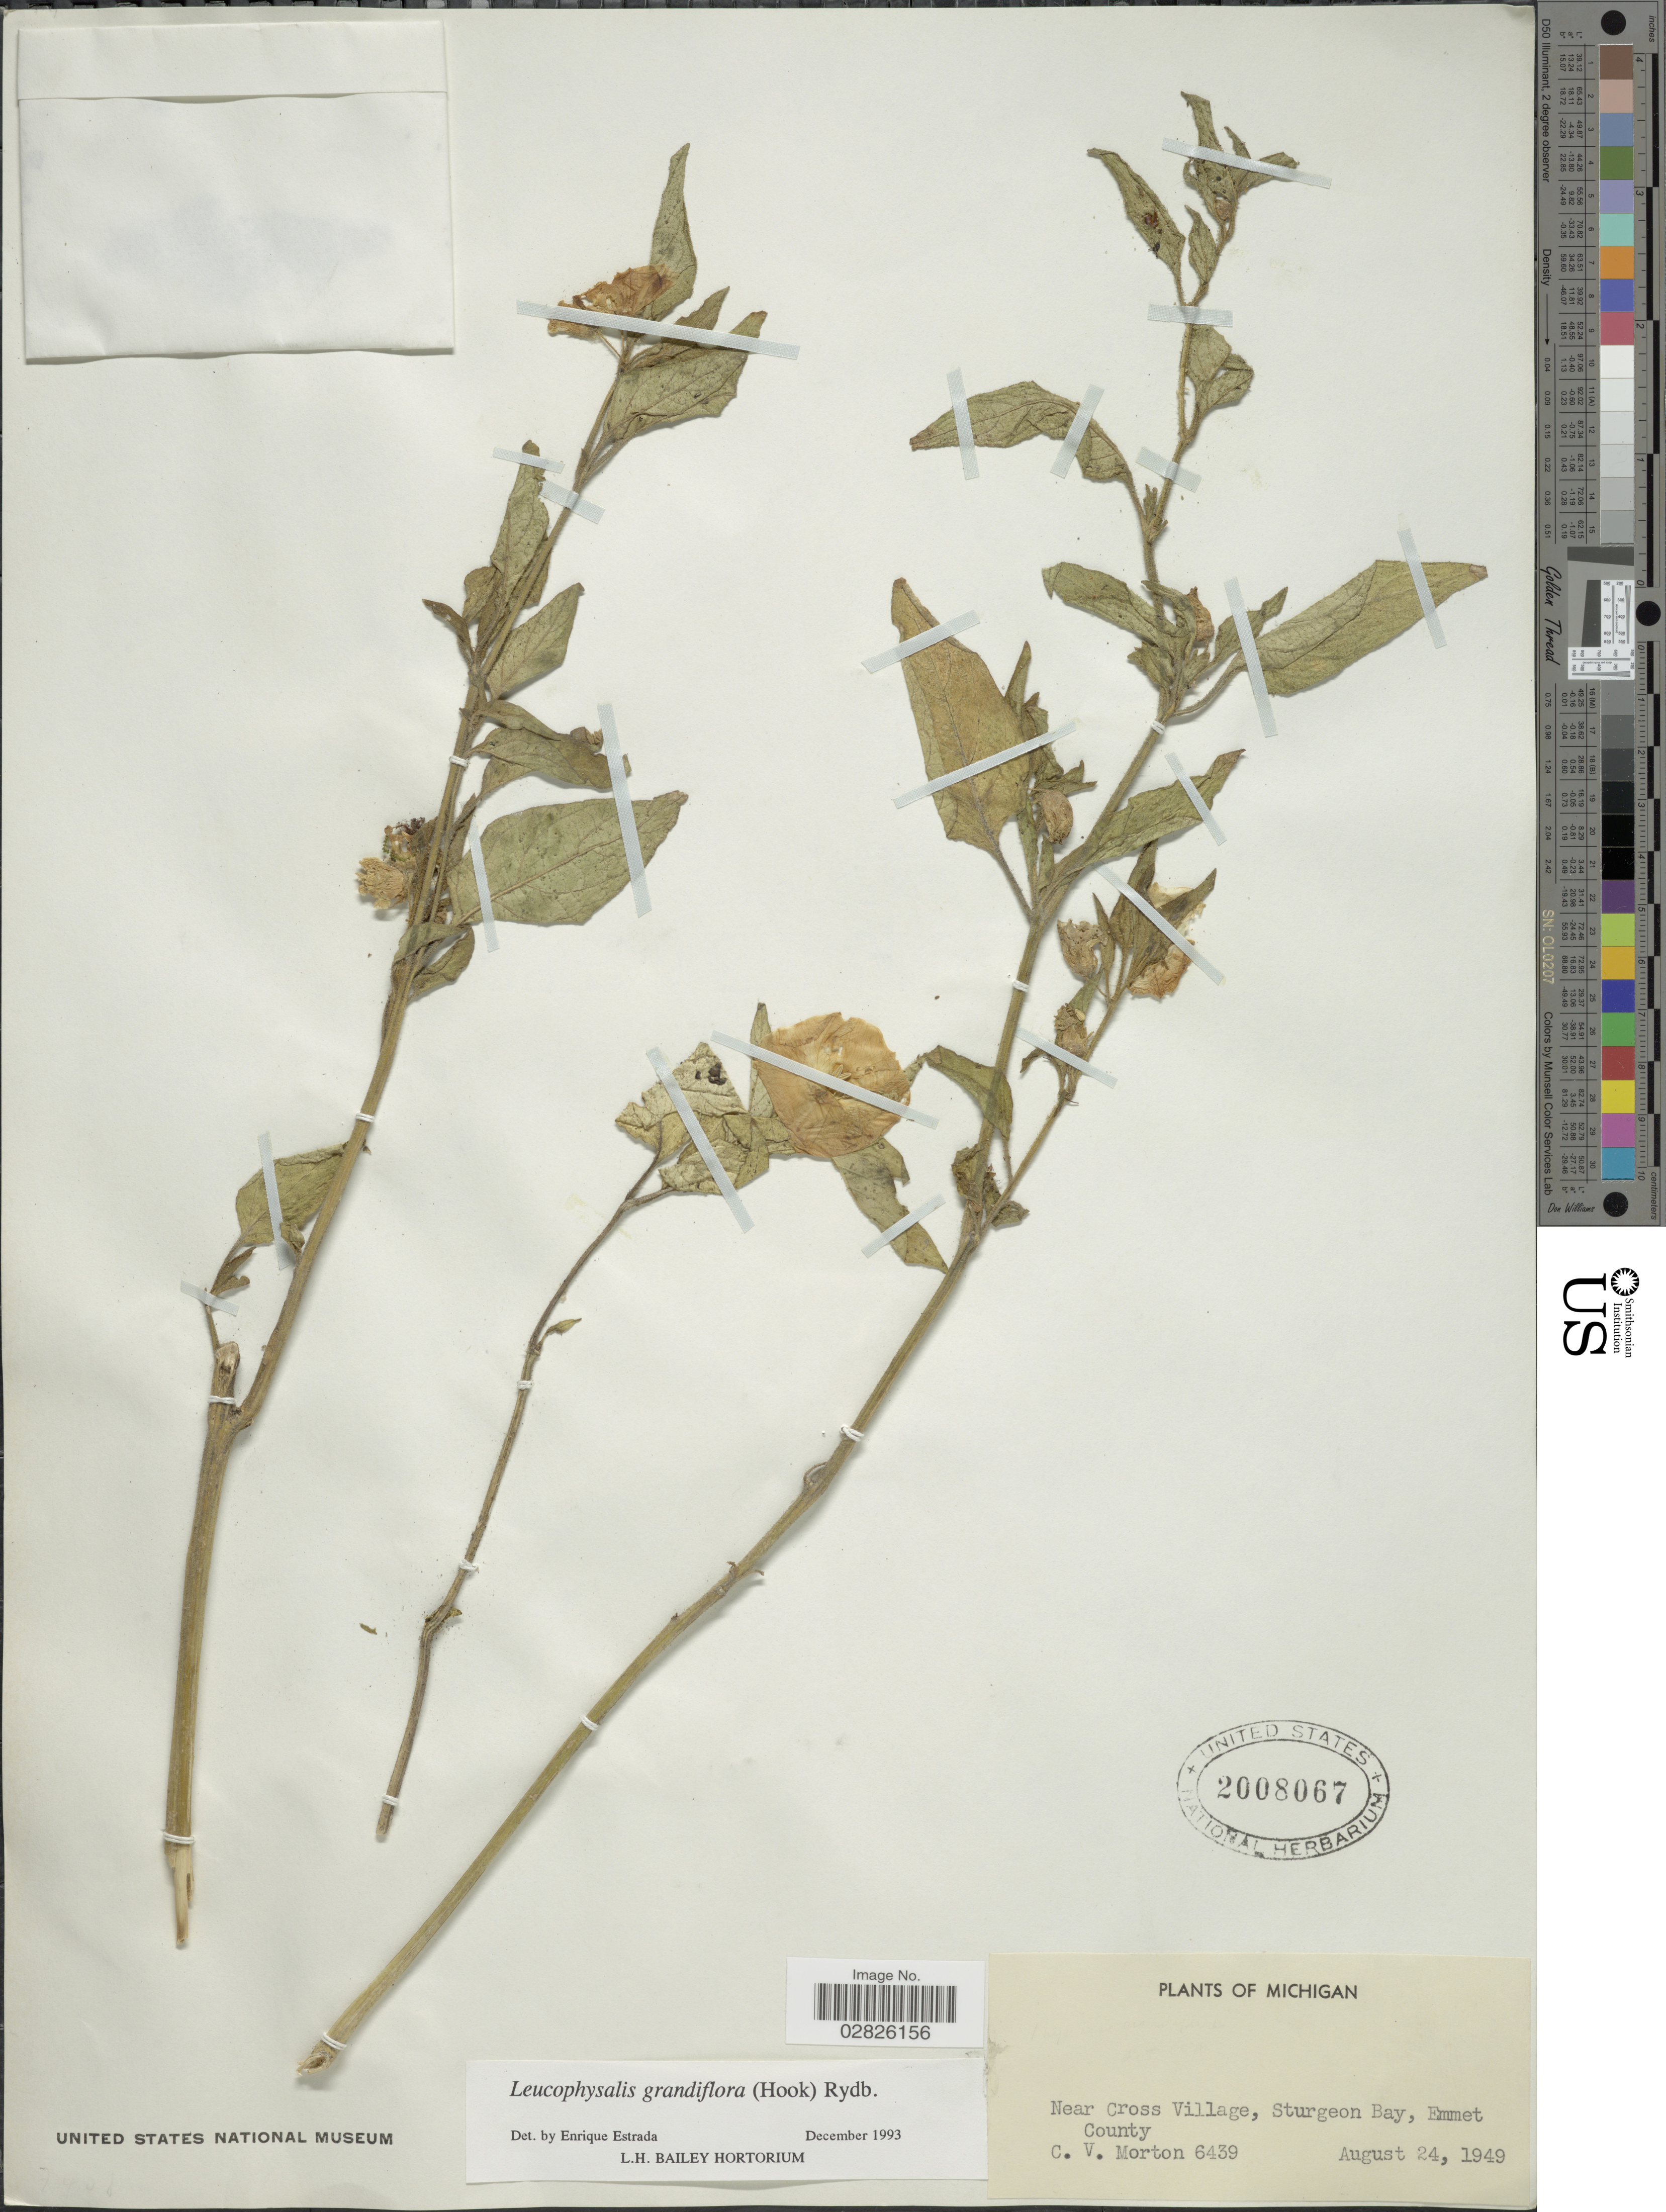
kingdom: Plantae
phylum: Tracheophyta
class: Magnoliopsida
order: Solanales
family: Solanaceae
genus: Leucophysalis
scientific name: Leucophysalis grandiflora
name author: (Hook.) Rydb.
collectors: C. V. Morton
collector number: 6439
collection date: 1949-08-24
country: United States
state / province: Michigan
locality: Near Cross Village, Sturgeon Bay, Emmet County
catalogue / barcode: US 2008067